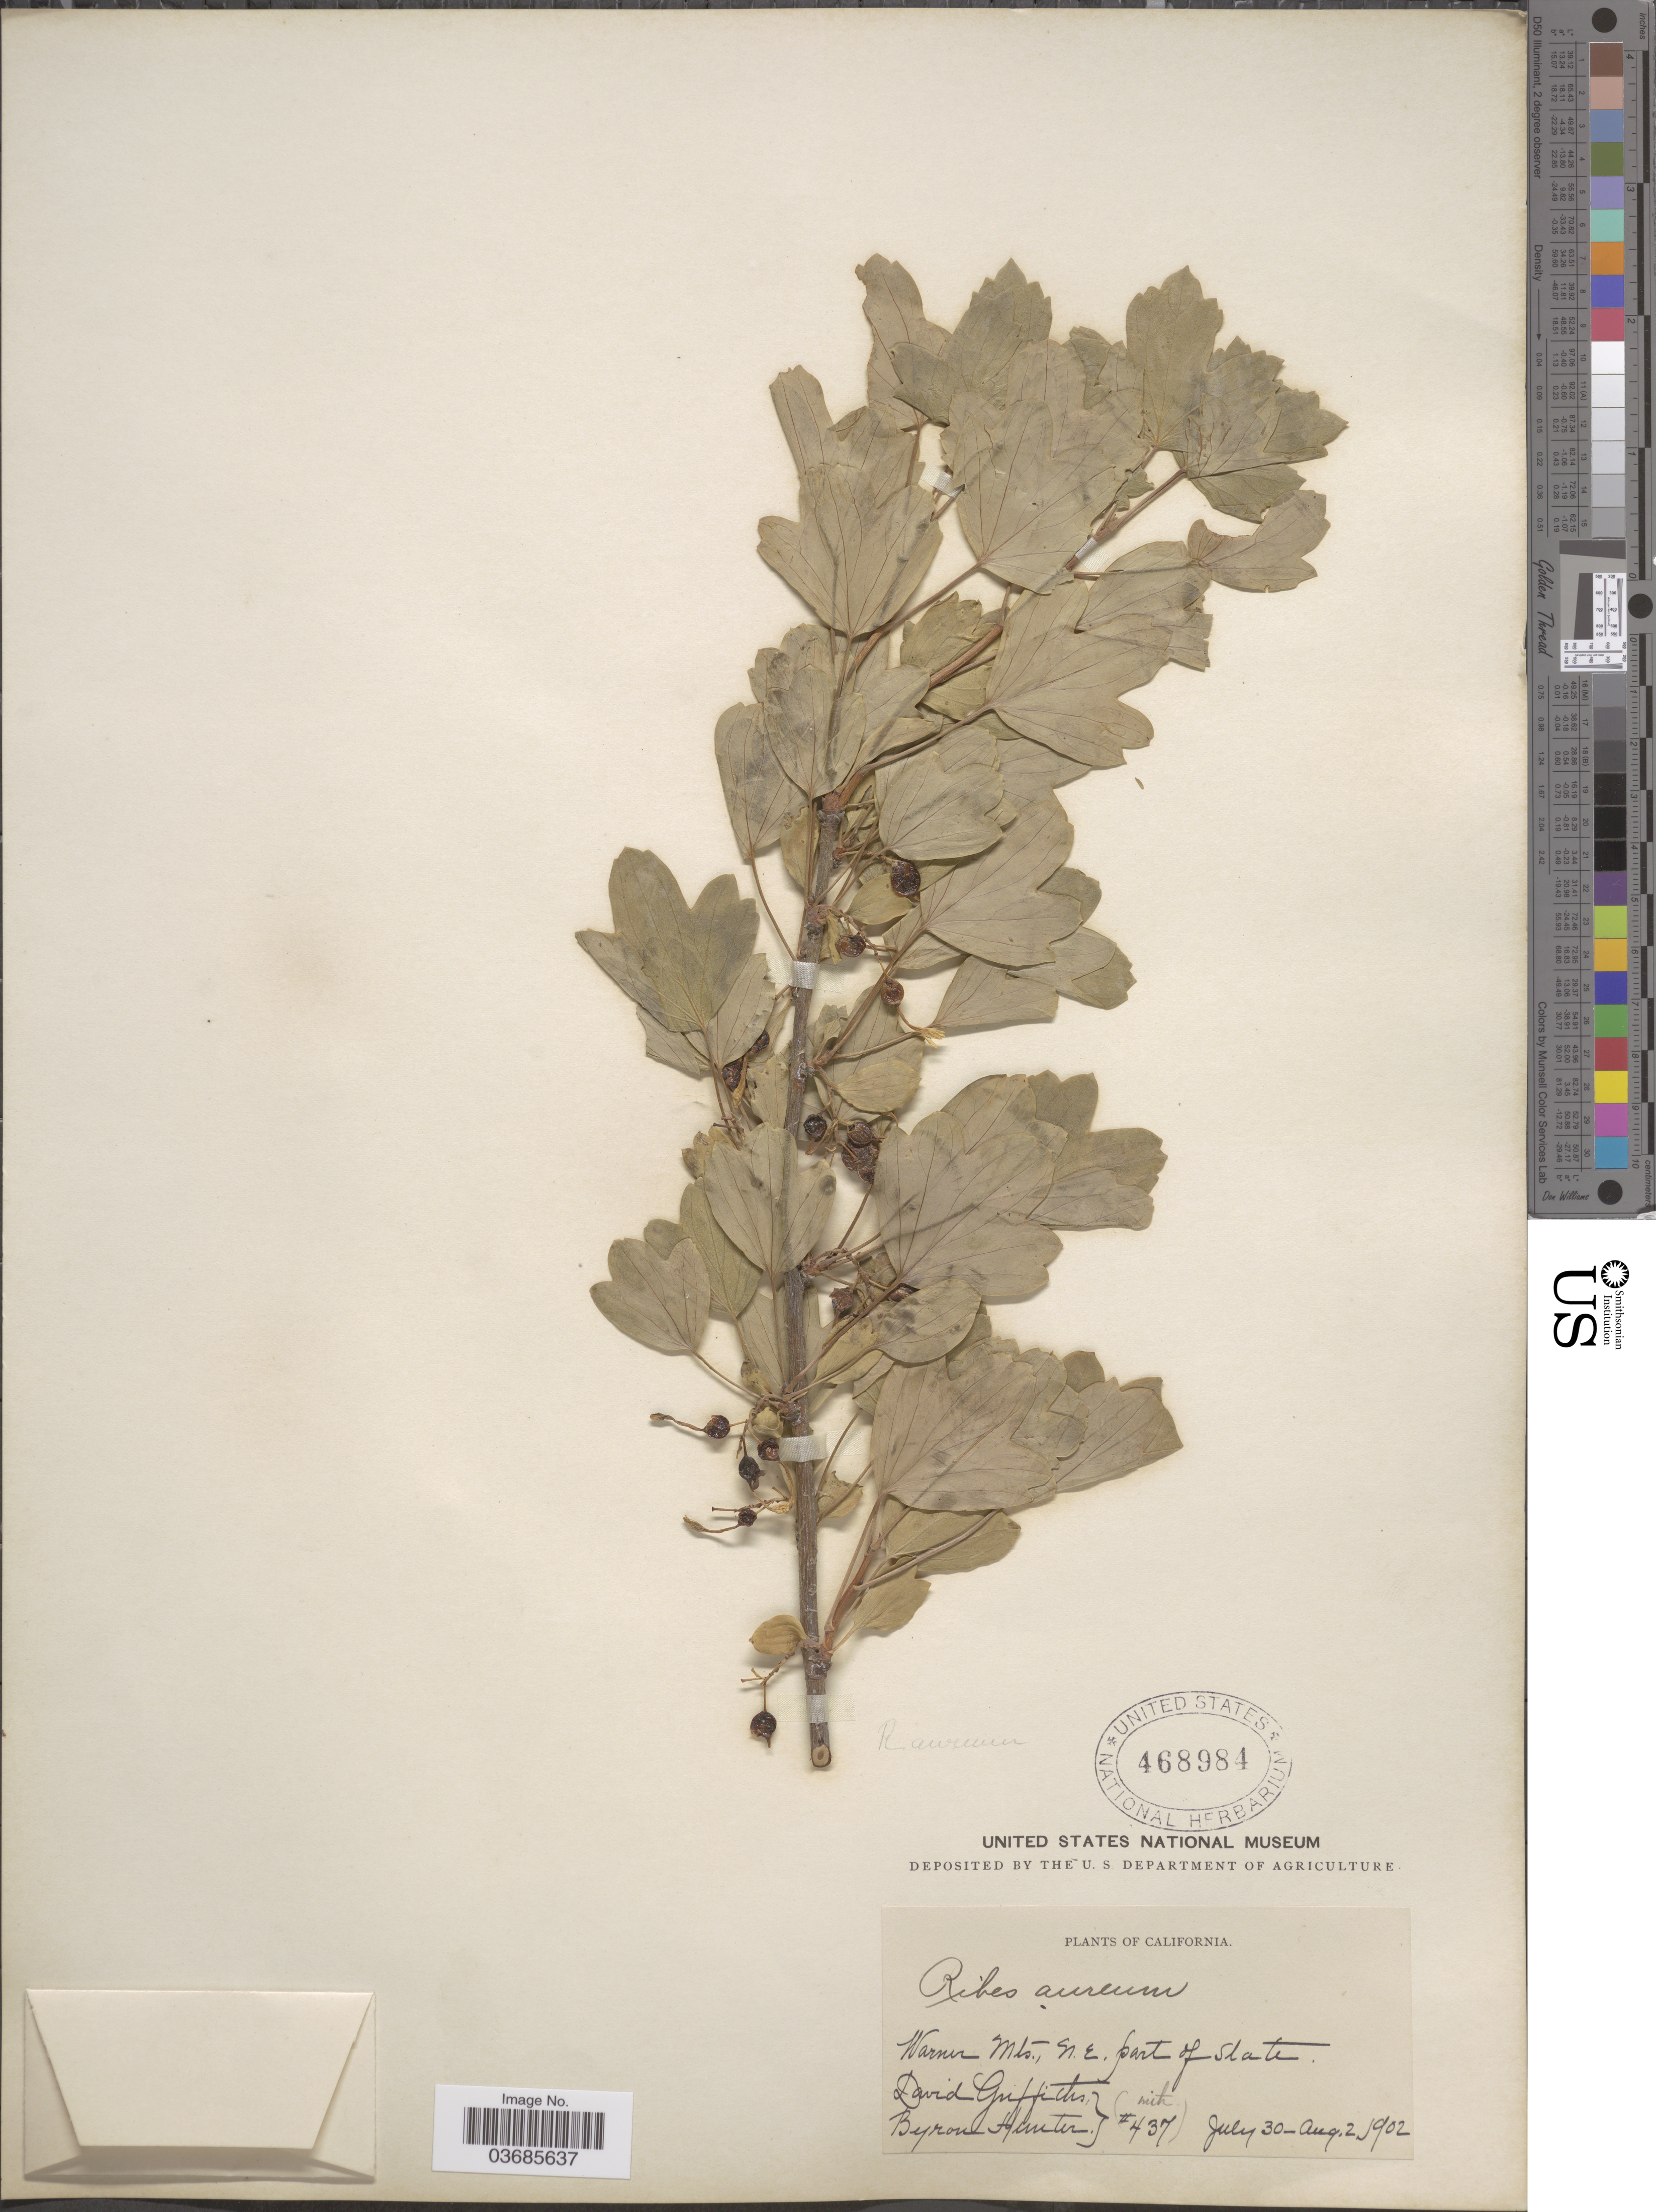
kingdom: Plantae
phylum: Tracheophyta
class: Magnoliopsida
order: Saxifragales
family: Grossulariaceae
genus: Ribes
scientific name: Ribes aureum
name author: Pursh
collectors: D. Griffiths & B. Hunter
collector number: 437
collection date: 1902-07-30/1902-08-02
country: United States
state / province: California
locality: Warner Mts., N.E. part of State.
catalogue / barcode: US 468984